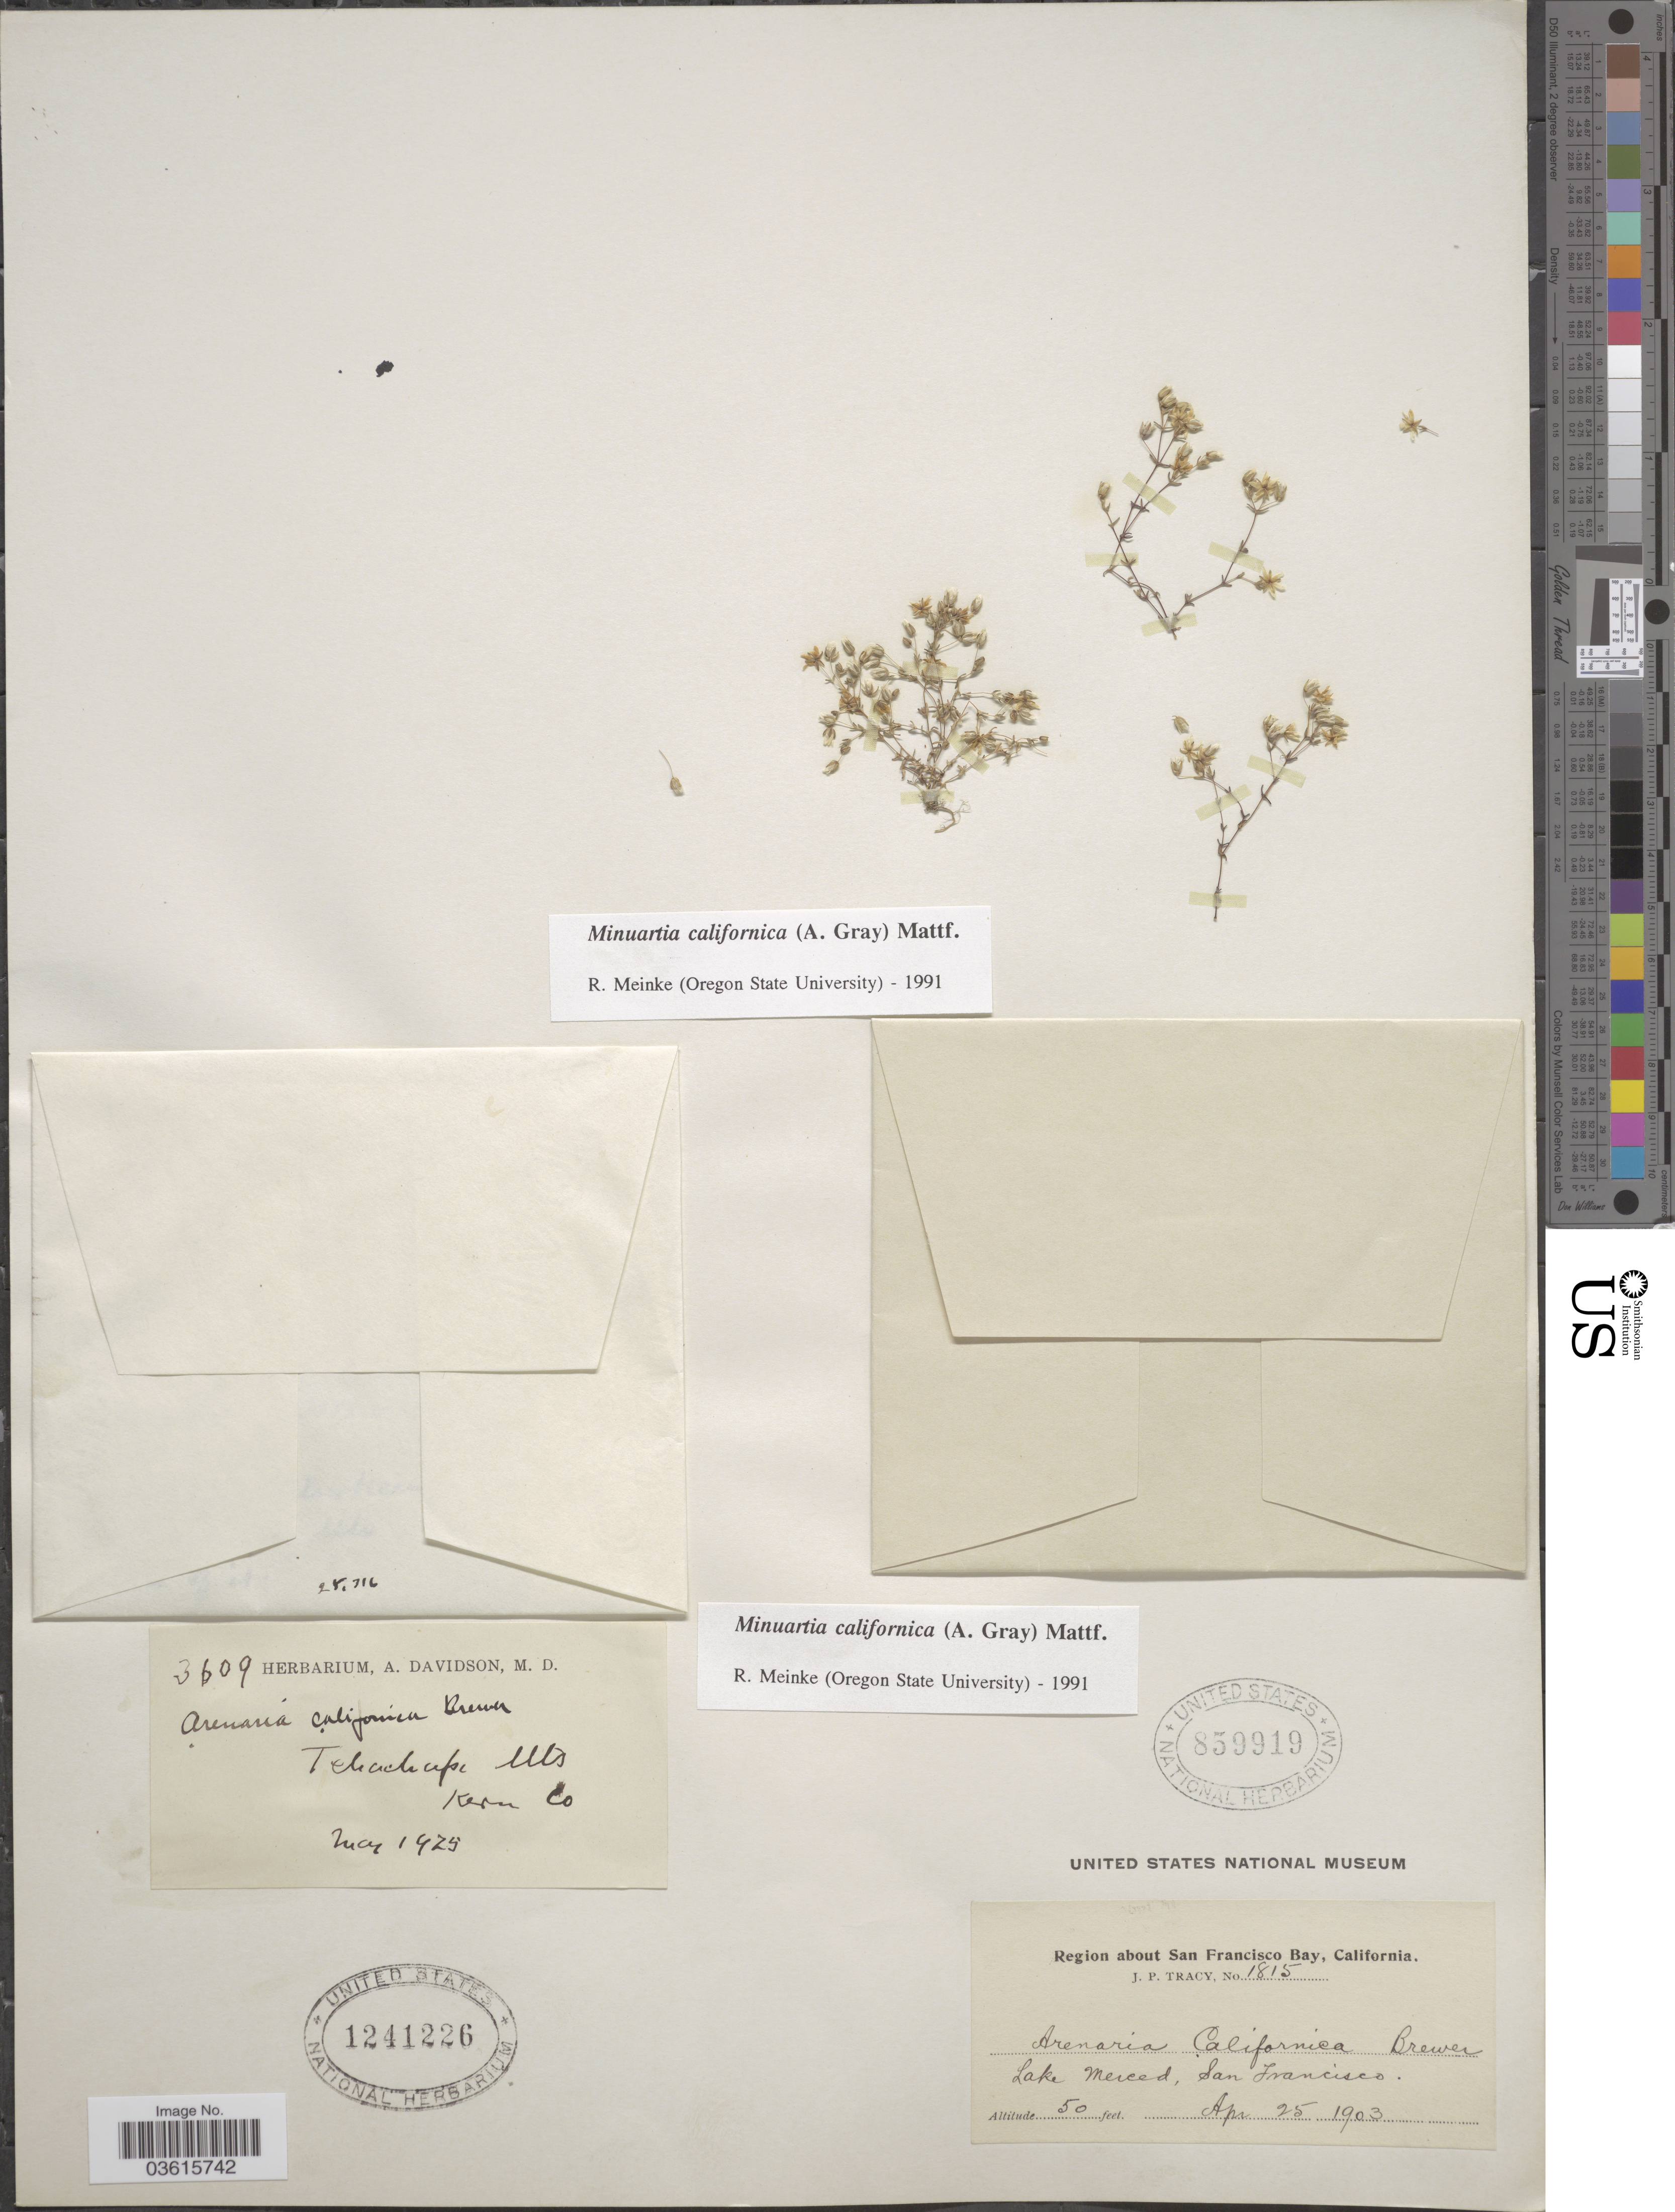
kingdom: Plantae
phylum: Tracheophyta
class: Magnoliopsida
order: Caryophyllales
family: Caryophyllaceae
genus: Minuartia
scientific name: Minuartia californica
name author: (A. Gray) Mattf.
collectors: J. Tracy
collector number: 1815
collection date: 1903-04-25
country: United States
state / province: California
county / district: San Francisco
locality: Region about San Francisco Bay. Lake Merced, San Francisco.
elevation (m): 15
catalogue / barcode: US 859919-2